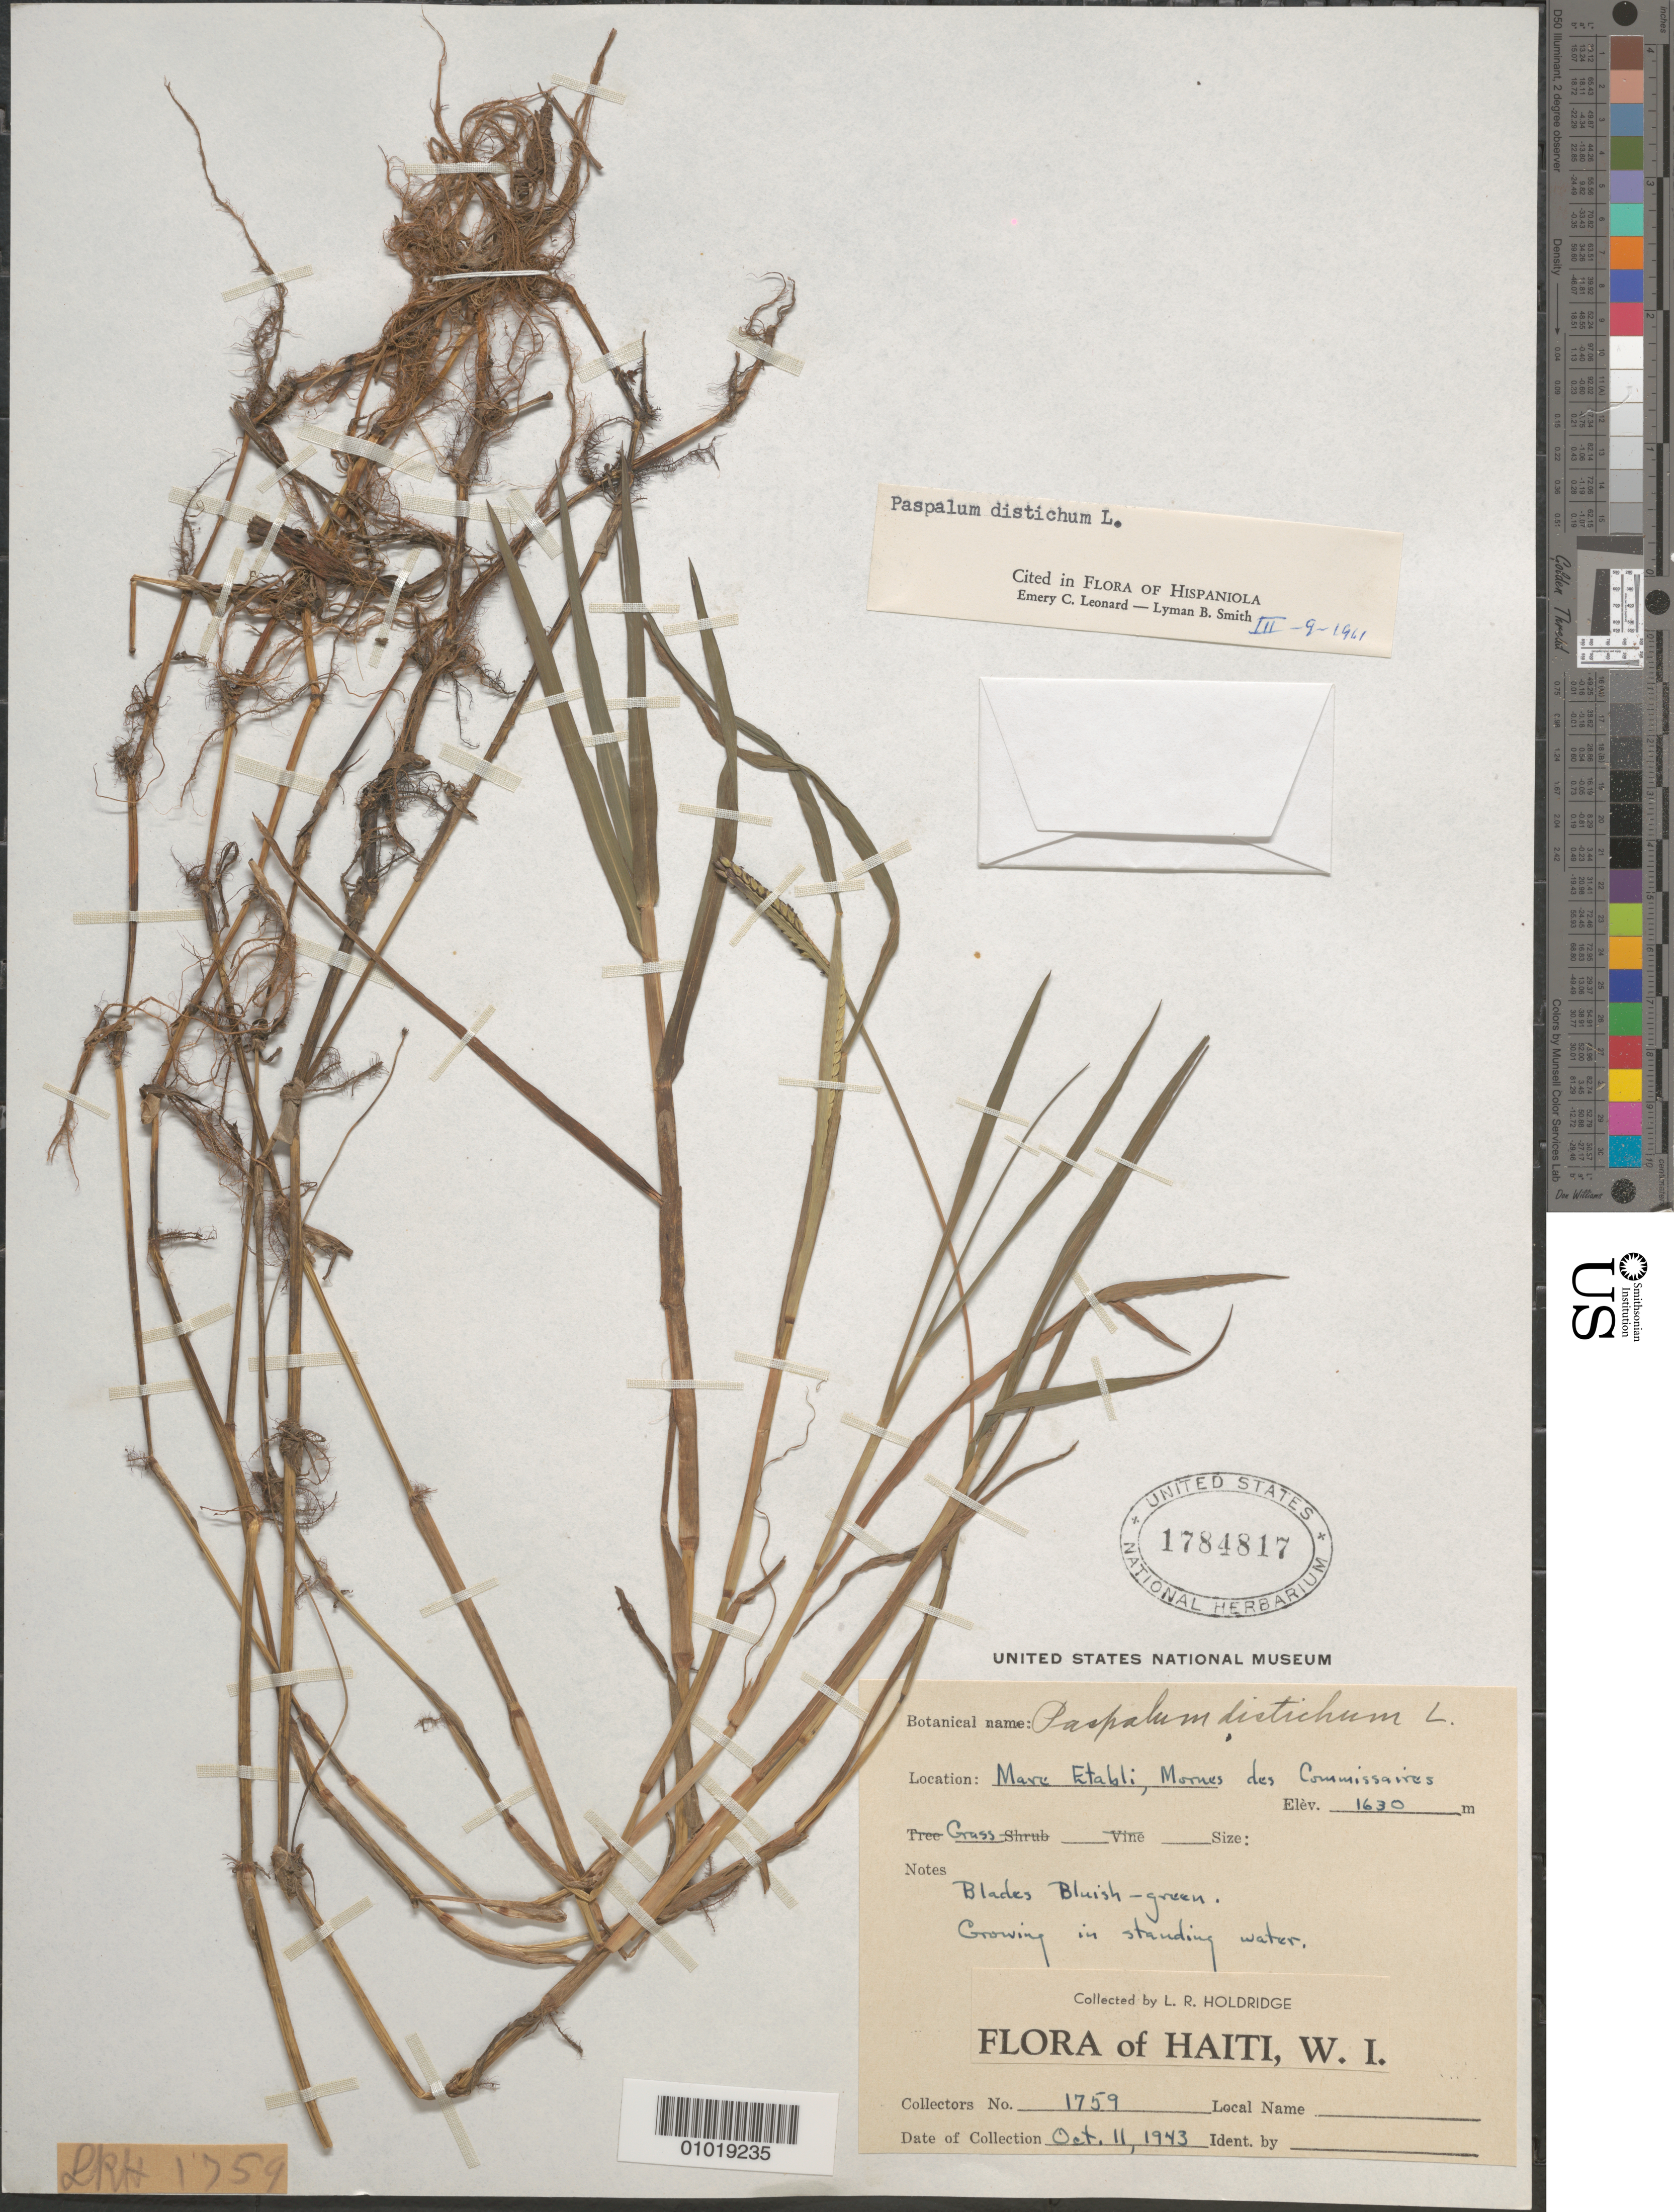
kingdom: Plantae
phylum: Tracheophyta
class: Liliopsida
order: Poales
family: Poaceae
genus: Paspalum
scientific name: Paspalum distichum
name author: L.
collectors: L. Holdridge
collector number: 1759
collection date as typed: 11 Oct 1943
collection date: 1943-10-11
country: Haiti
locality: Marc Etabli, Mornes des Commisaires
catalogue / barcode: US 1784817